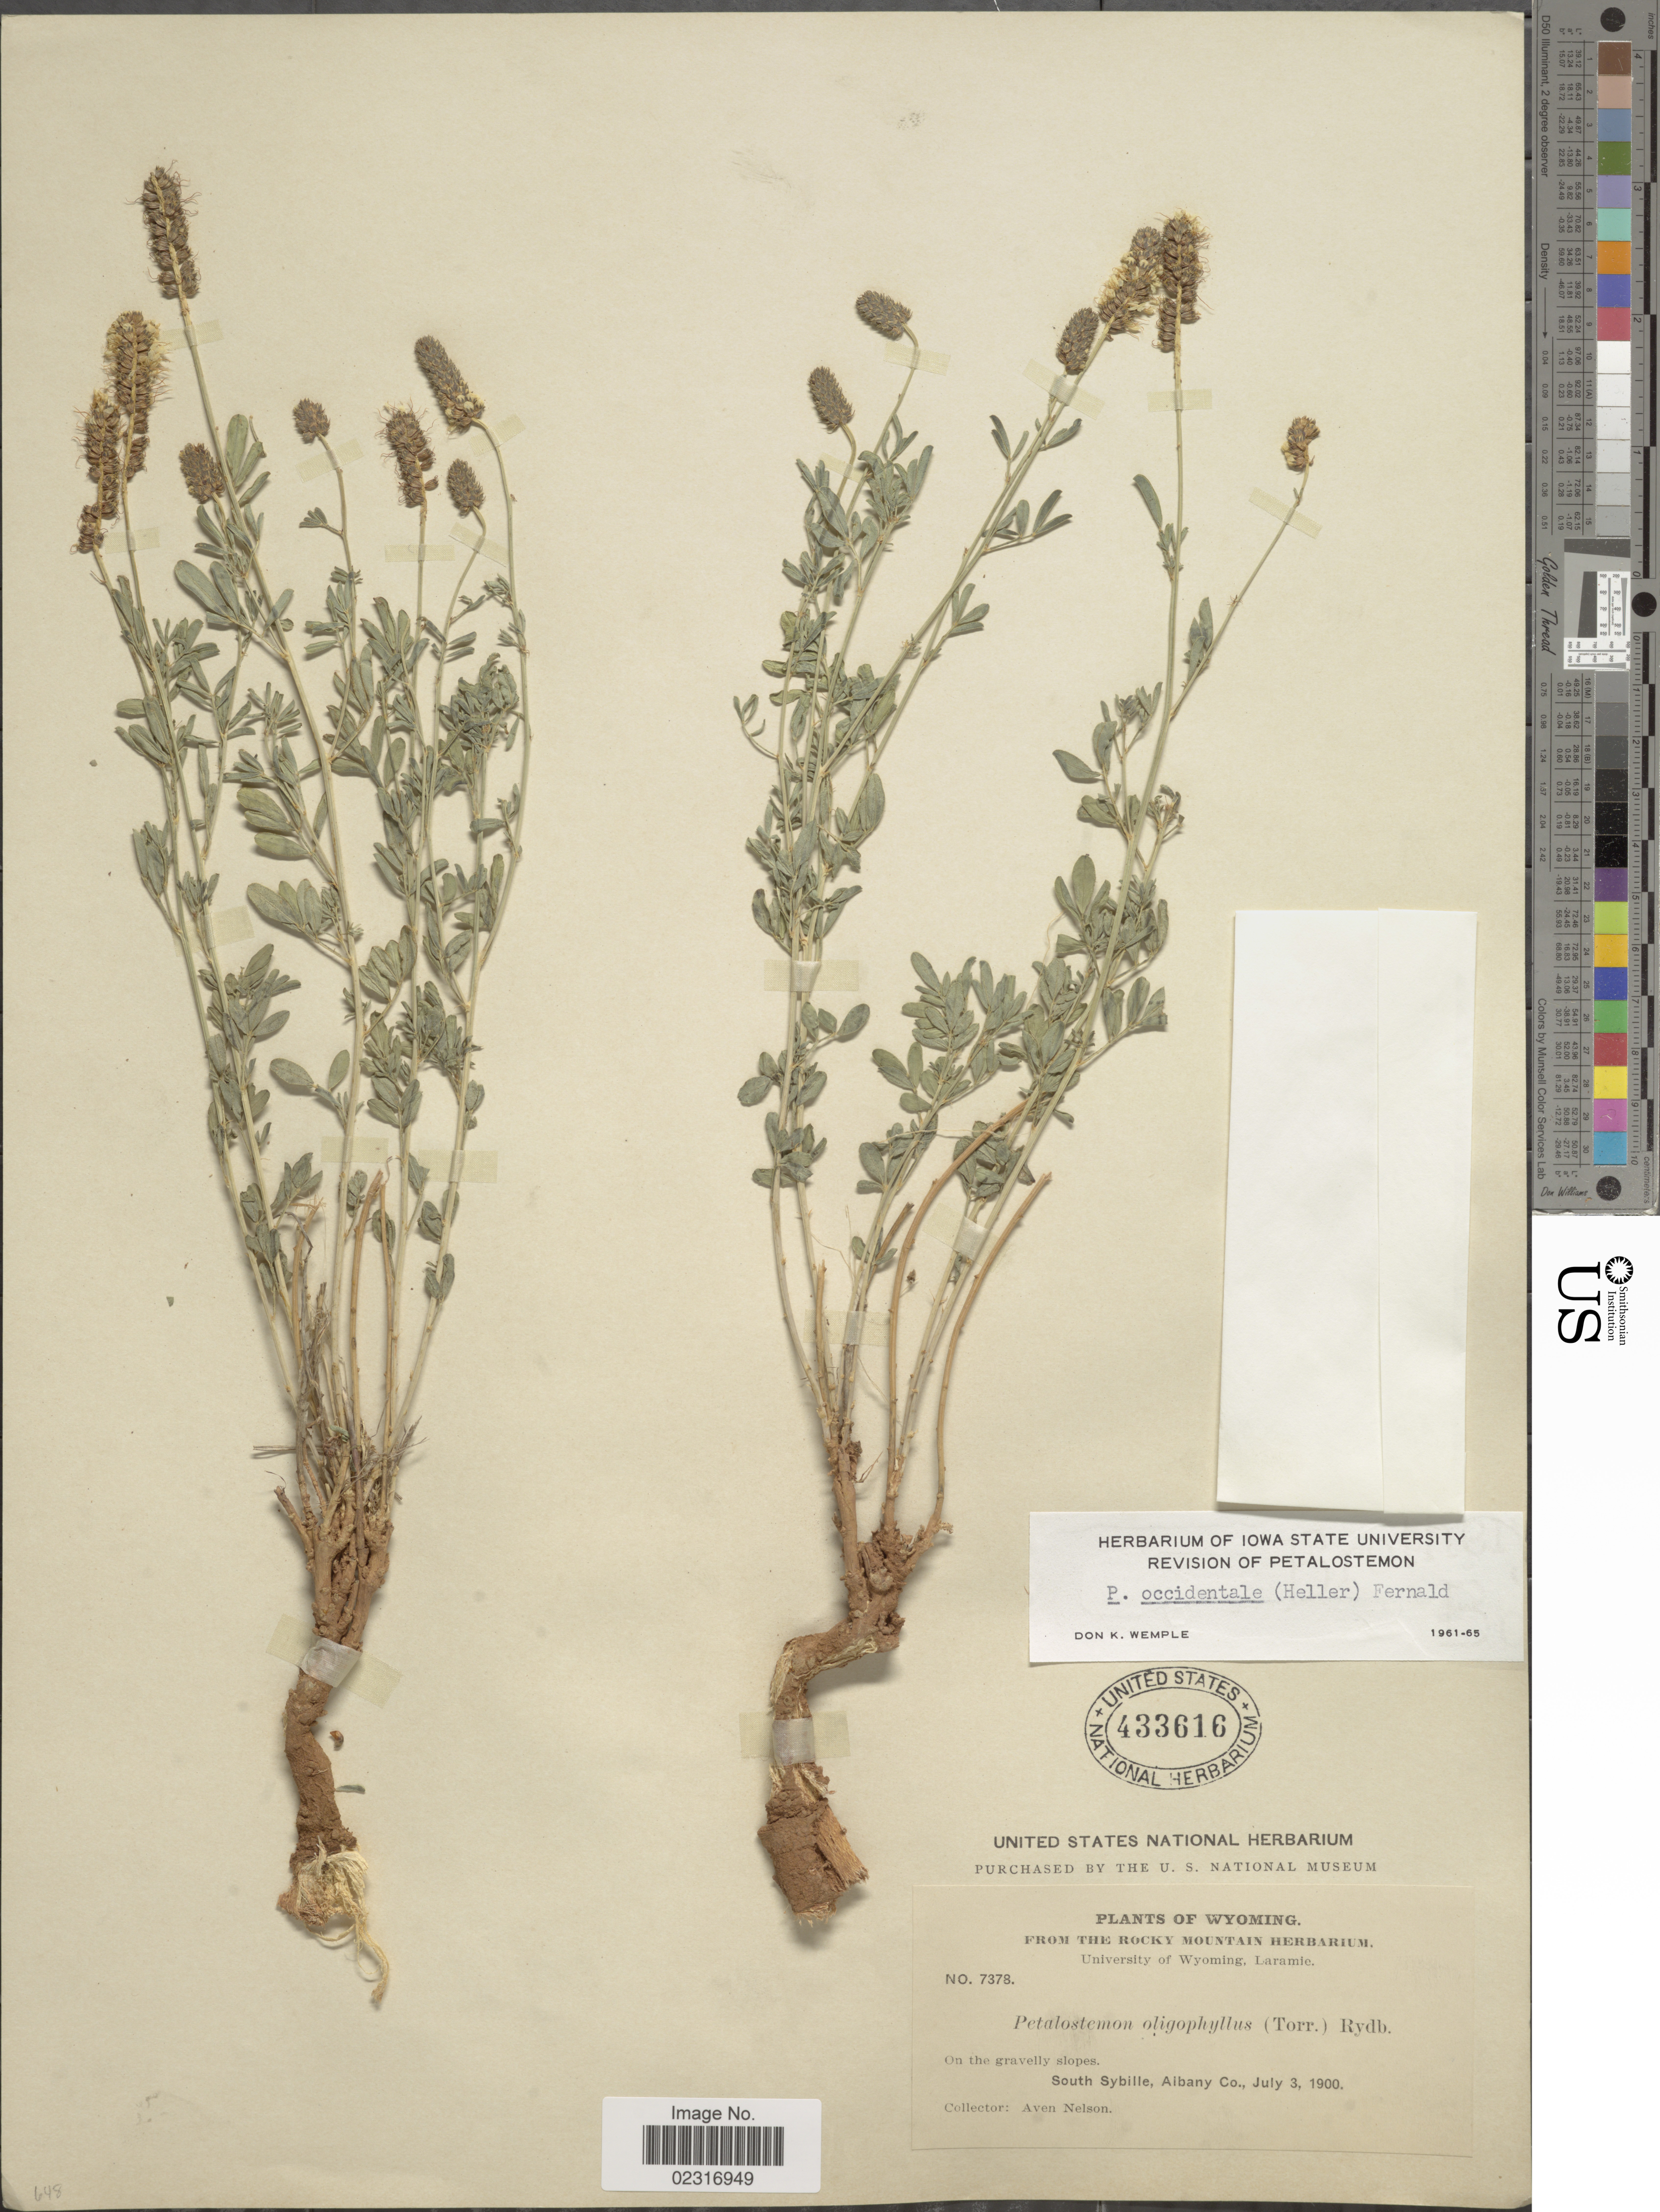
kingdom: Plantae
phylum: Tracheophyta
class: Magnoliopsida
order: Fabales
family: Fabaceae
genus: Dalea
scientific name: Dalea candida var. oligophylla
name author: (Torr) Shinners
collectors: A. Nelson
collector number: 7378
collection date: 1900-07-03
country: United States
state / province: Wyoming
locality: South Sybille, Albany Co,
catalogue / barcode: US 433616